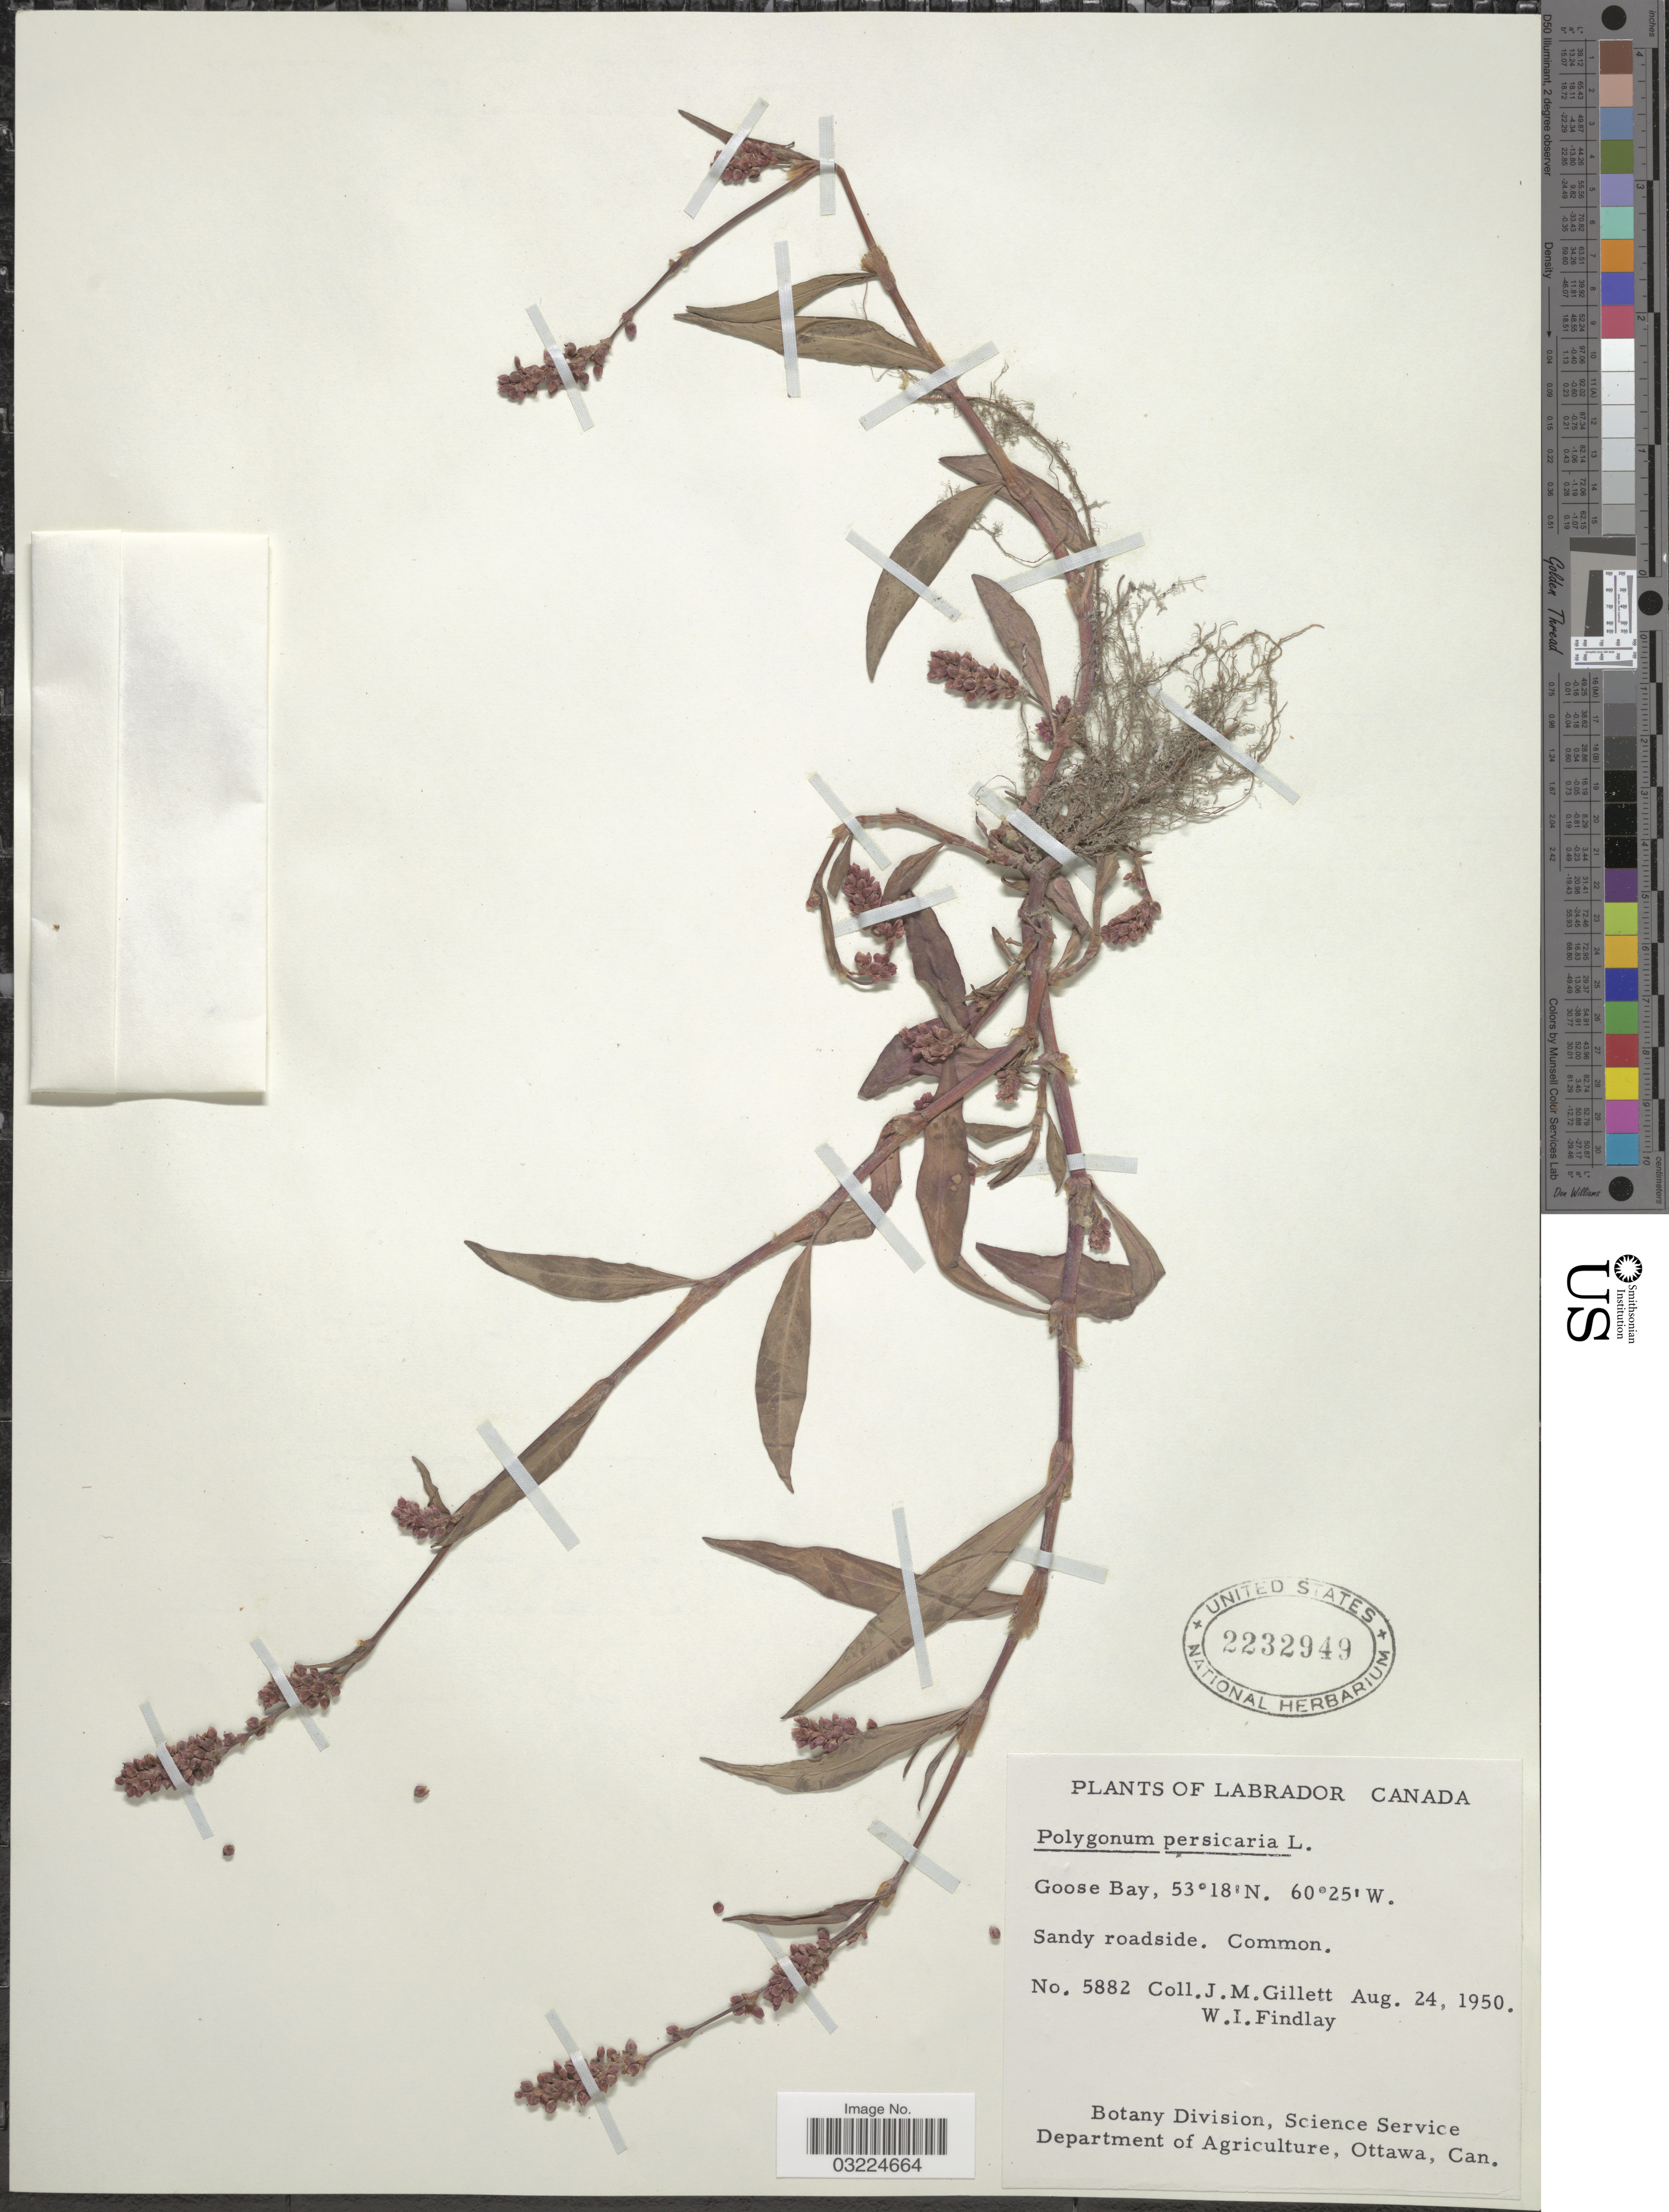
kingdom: Plantae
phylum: Tracheophyta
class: Magnoliopsida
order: Caryophyllales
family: Polygonaceae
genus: Persicaria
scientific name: Persicaria maculosa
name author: S.F. Gray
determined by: Atha, D. E.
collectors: J. M. Gillett & W. Findlay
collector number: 5882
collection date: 1950-08-24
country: Canada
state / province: Newfoundland and Labrador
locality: Labrador. Goose Bay.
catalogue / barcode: US 2232949